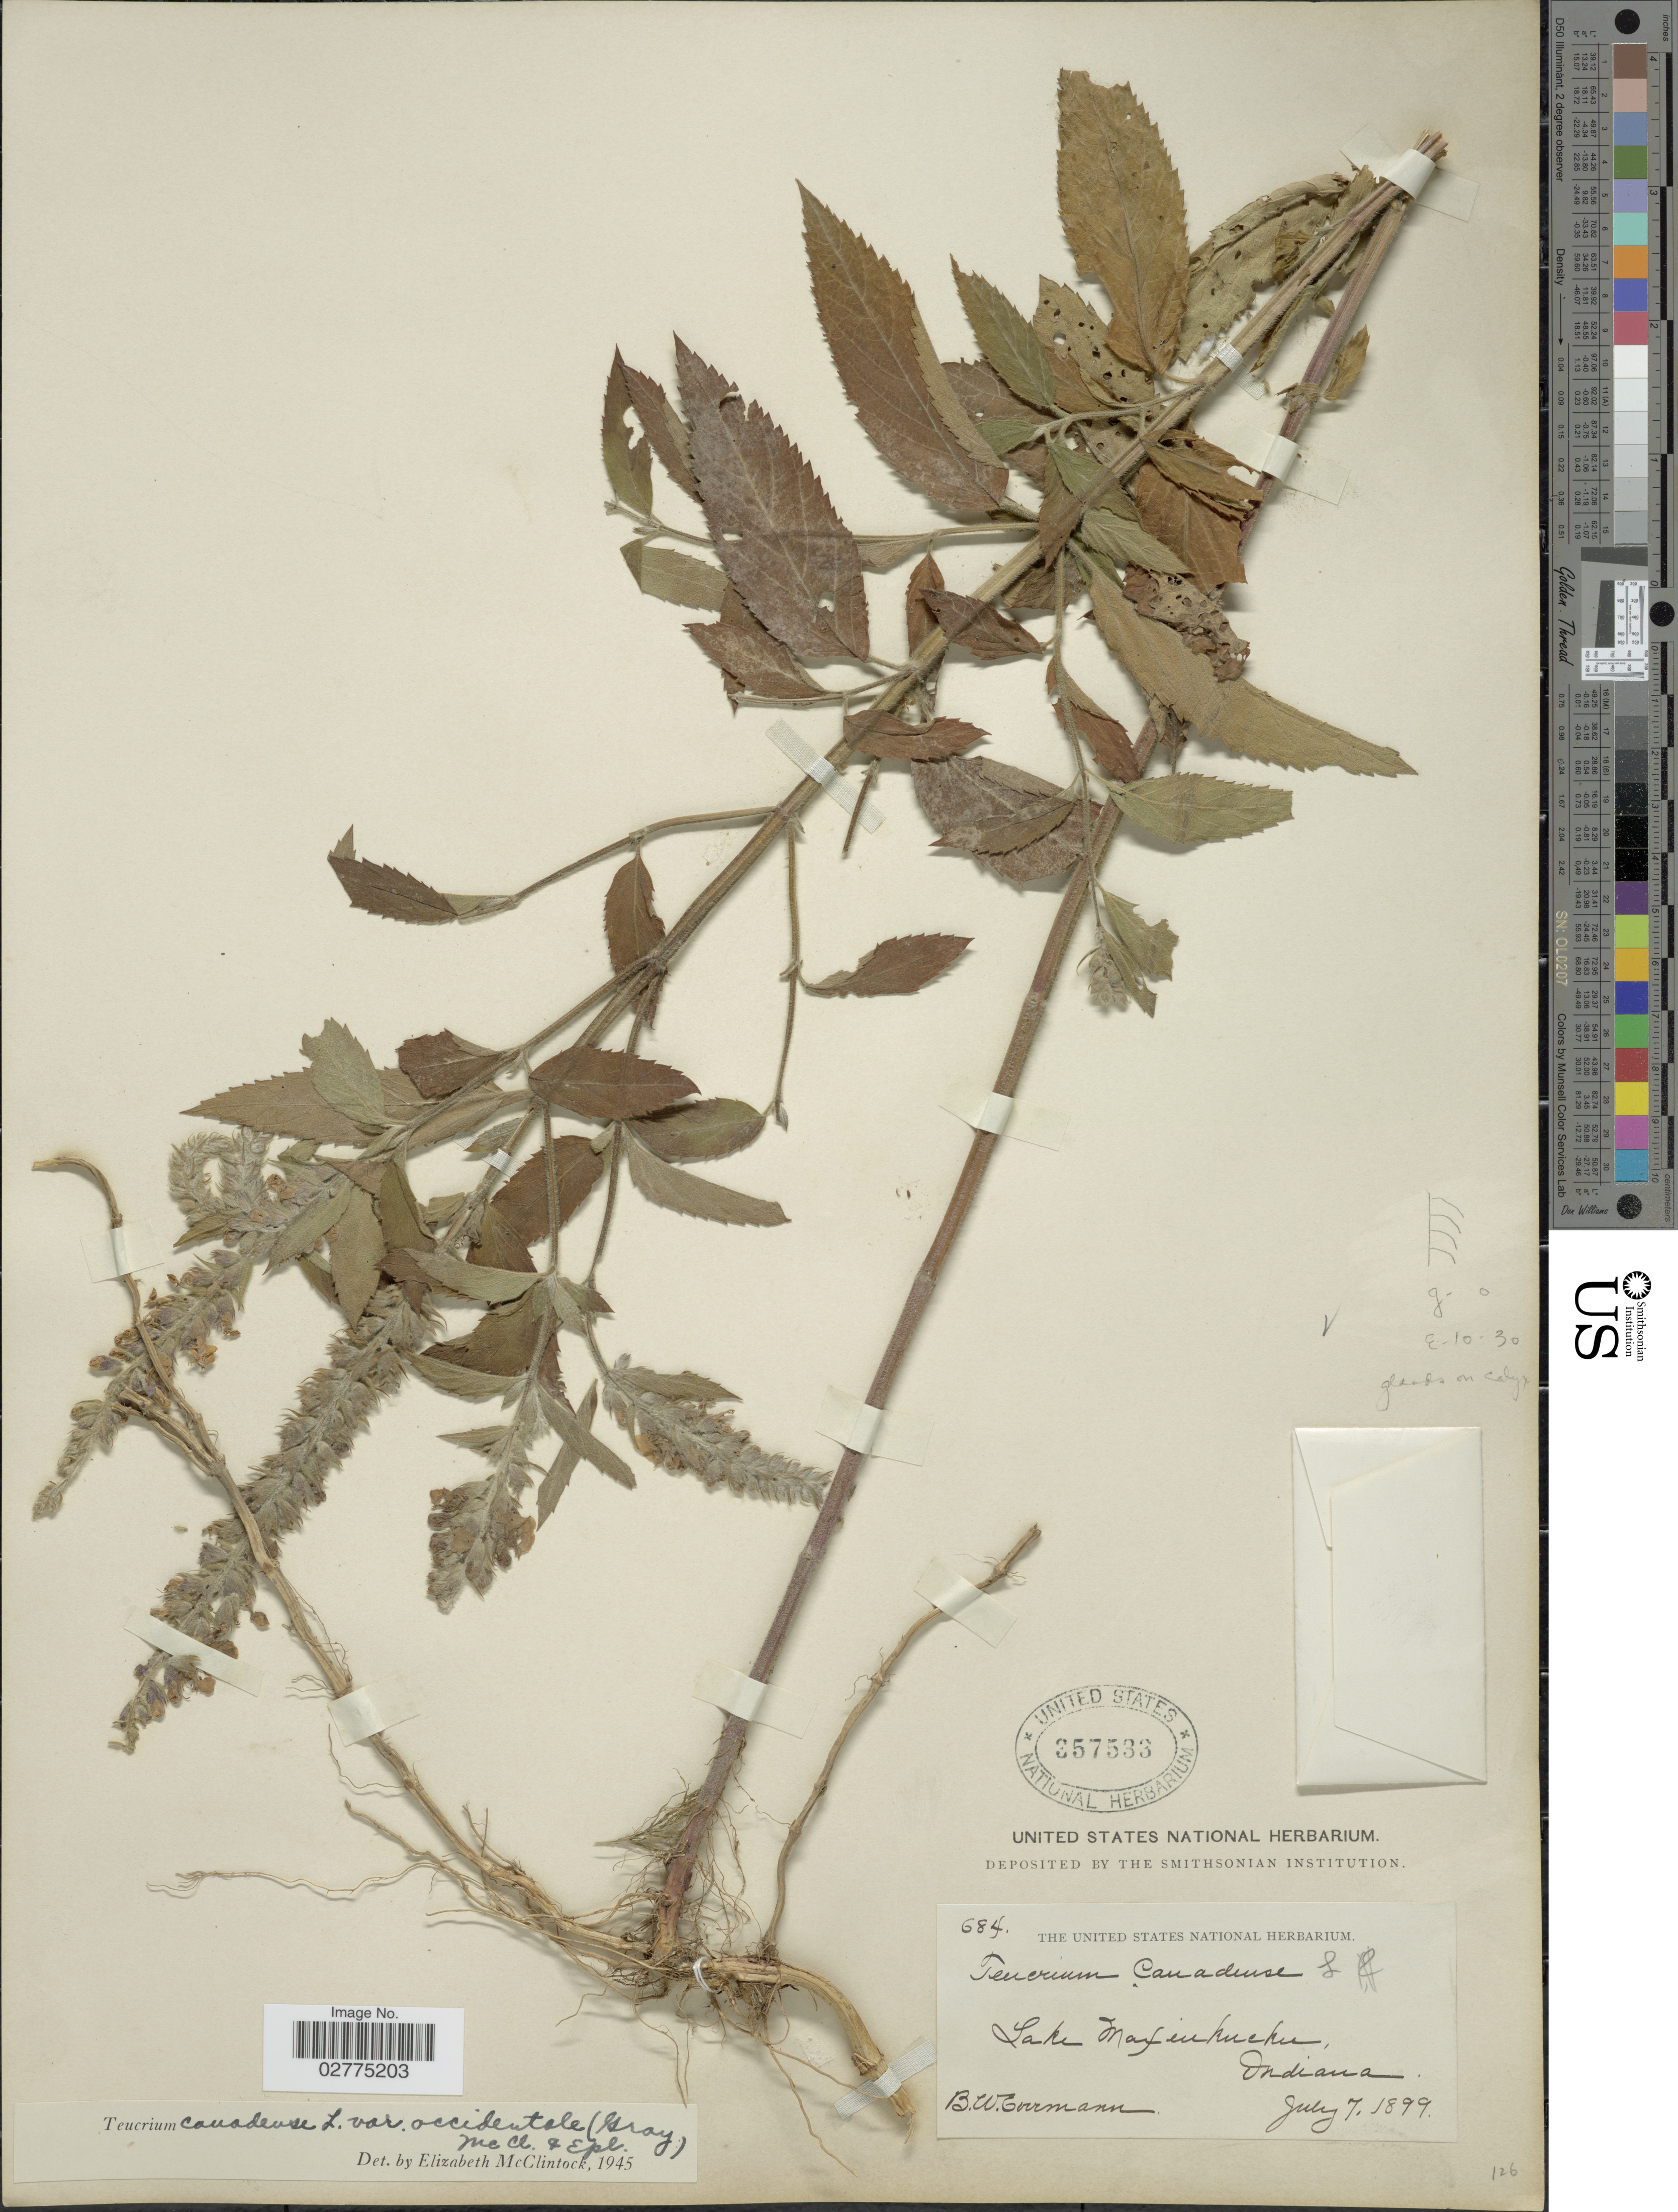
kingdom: Plantae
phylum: Tracheophyta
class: Magnoliopsida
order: Lamiales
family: Lamiaceae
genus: Teucrium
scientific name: Teucrium canadense var. occidentale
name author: (A. Gray) E. M. McClint. & Epling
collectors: B. W. Evermann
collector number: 684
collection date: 1899-07-07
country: United States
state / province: Indiana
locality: Lake Maxinkuckee, Indiana.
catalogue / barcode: US 357533